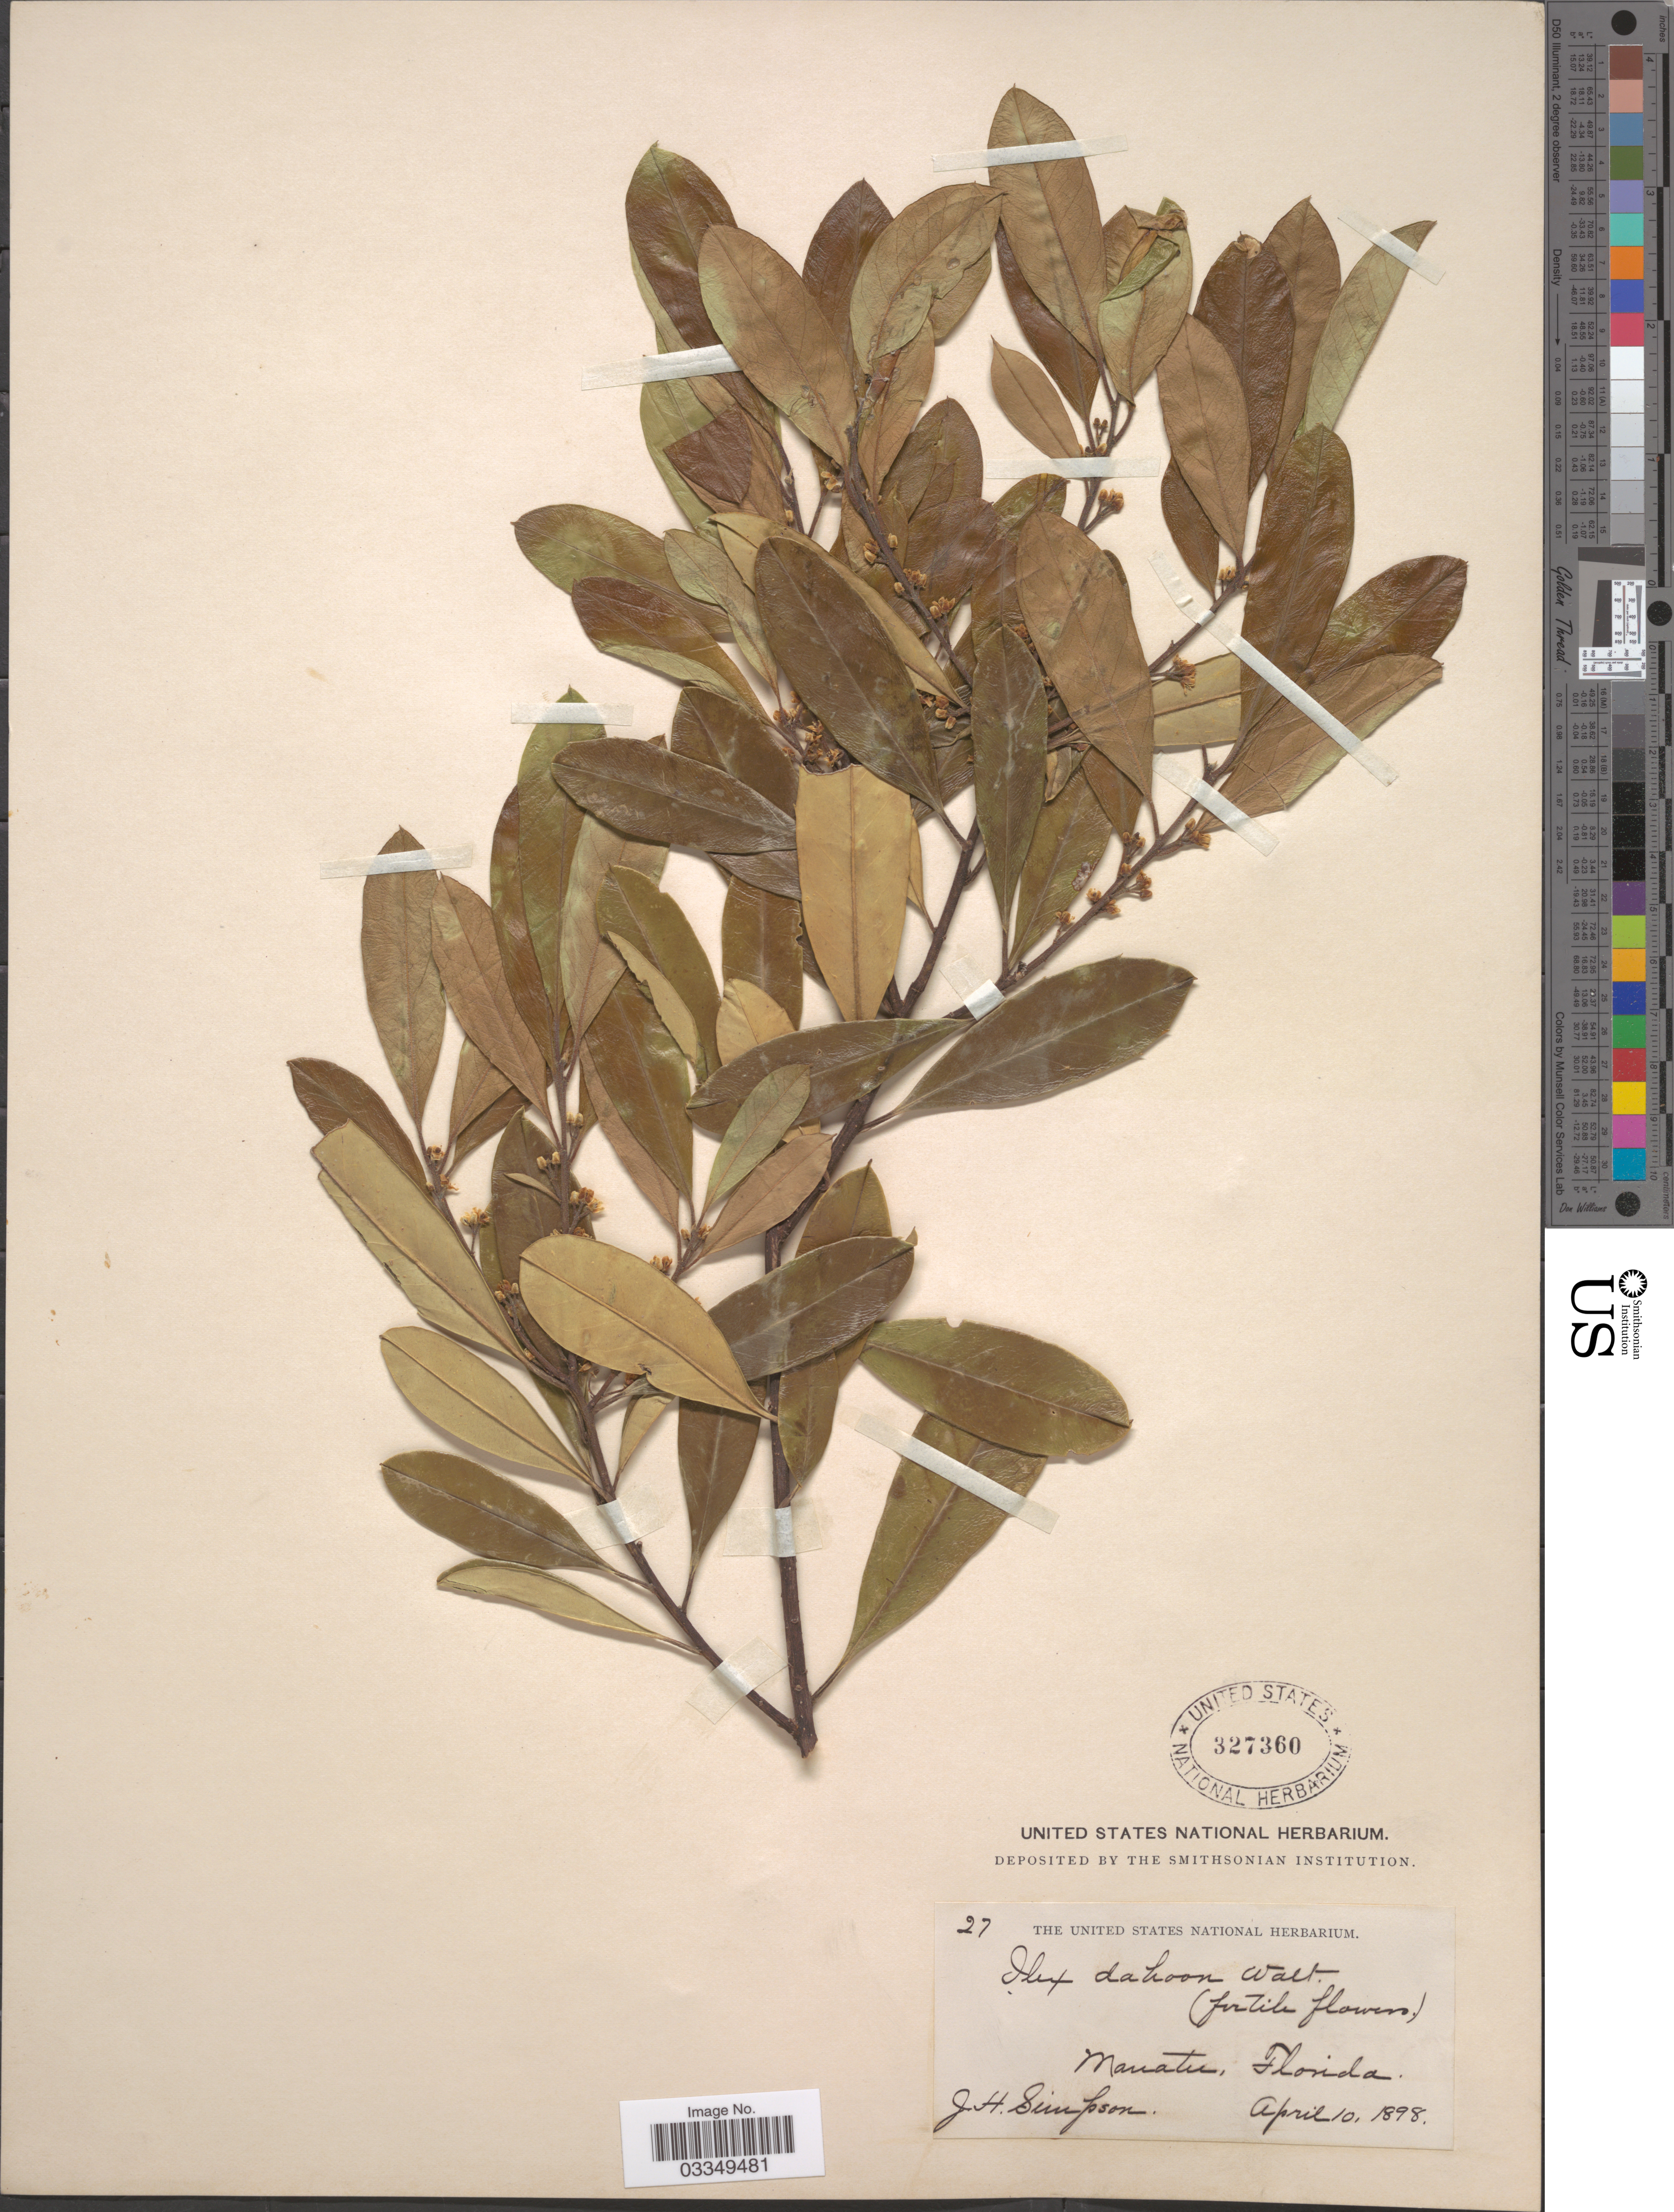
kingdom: Plantae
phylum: Tracheophyta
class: Magnoliopsida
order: Aquifoliales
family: Aquifoliaceae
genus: Ilex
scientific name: Ilex cassine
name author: L.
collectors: J. H. Simpson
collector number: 27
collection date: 1898-04-10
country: United States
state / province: Florida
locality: Manatee.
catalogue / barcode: US 327360